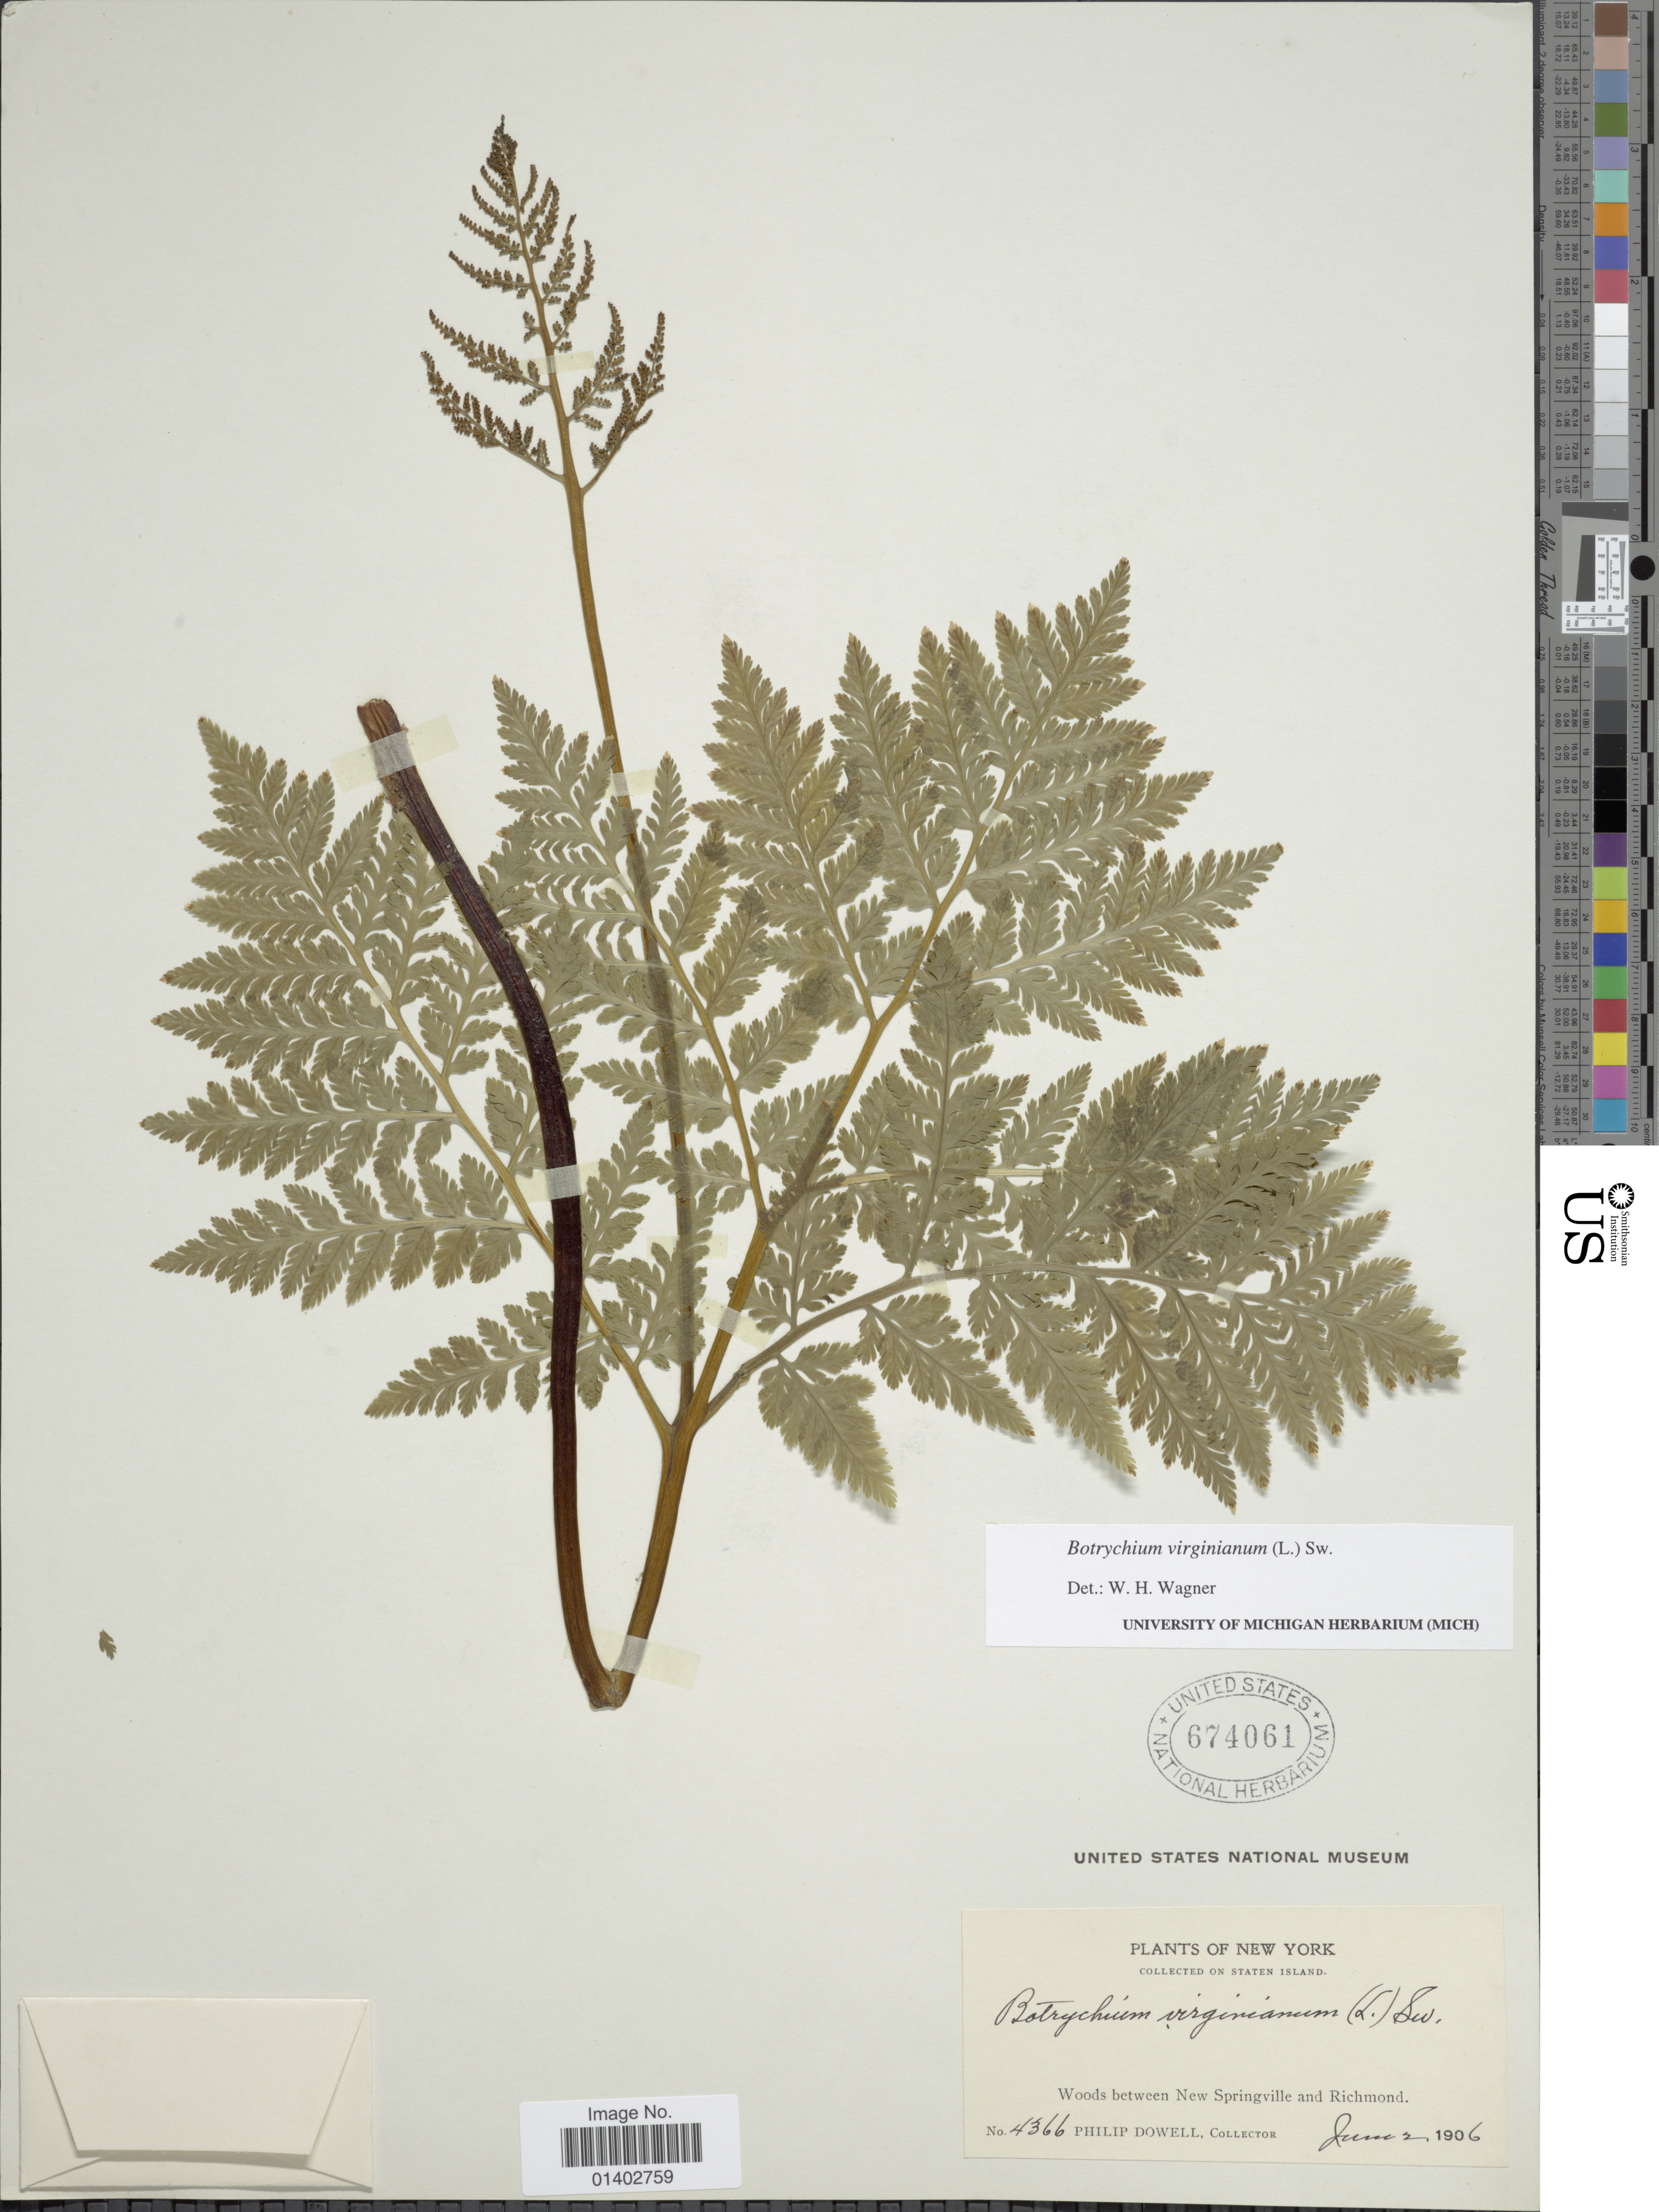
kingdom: Plantae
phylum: Tracheophyta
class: Polypodiopsida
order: Ophioglossales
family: Ophioglossaceae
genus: Botrychium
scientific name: Botrychium virginianum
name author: (L.) Sw.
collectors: P. Dowell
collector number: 4366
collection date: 1906-06-02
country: United States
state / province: New York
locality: Staten Island,Woods between New Springville and Richmond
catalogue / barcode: US 674061